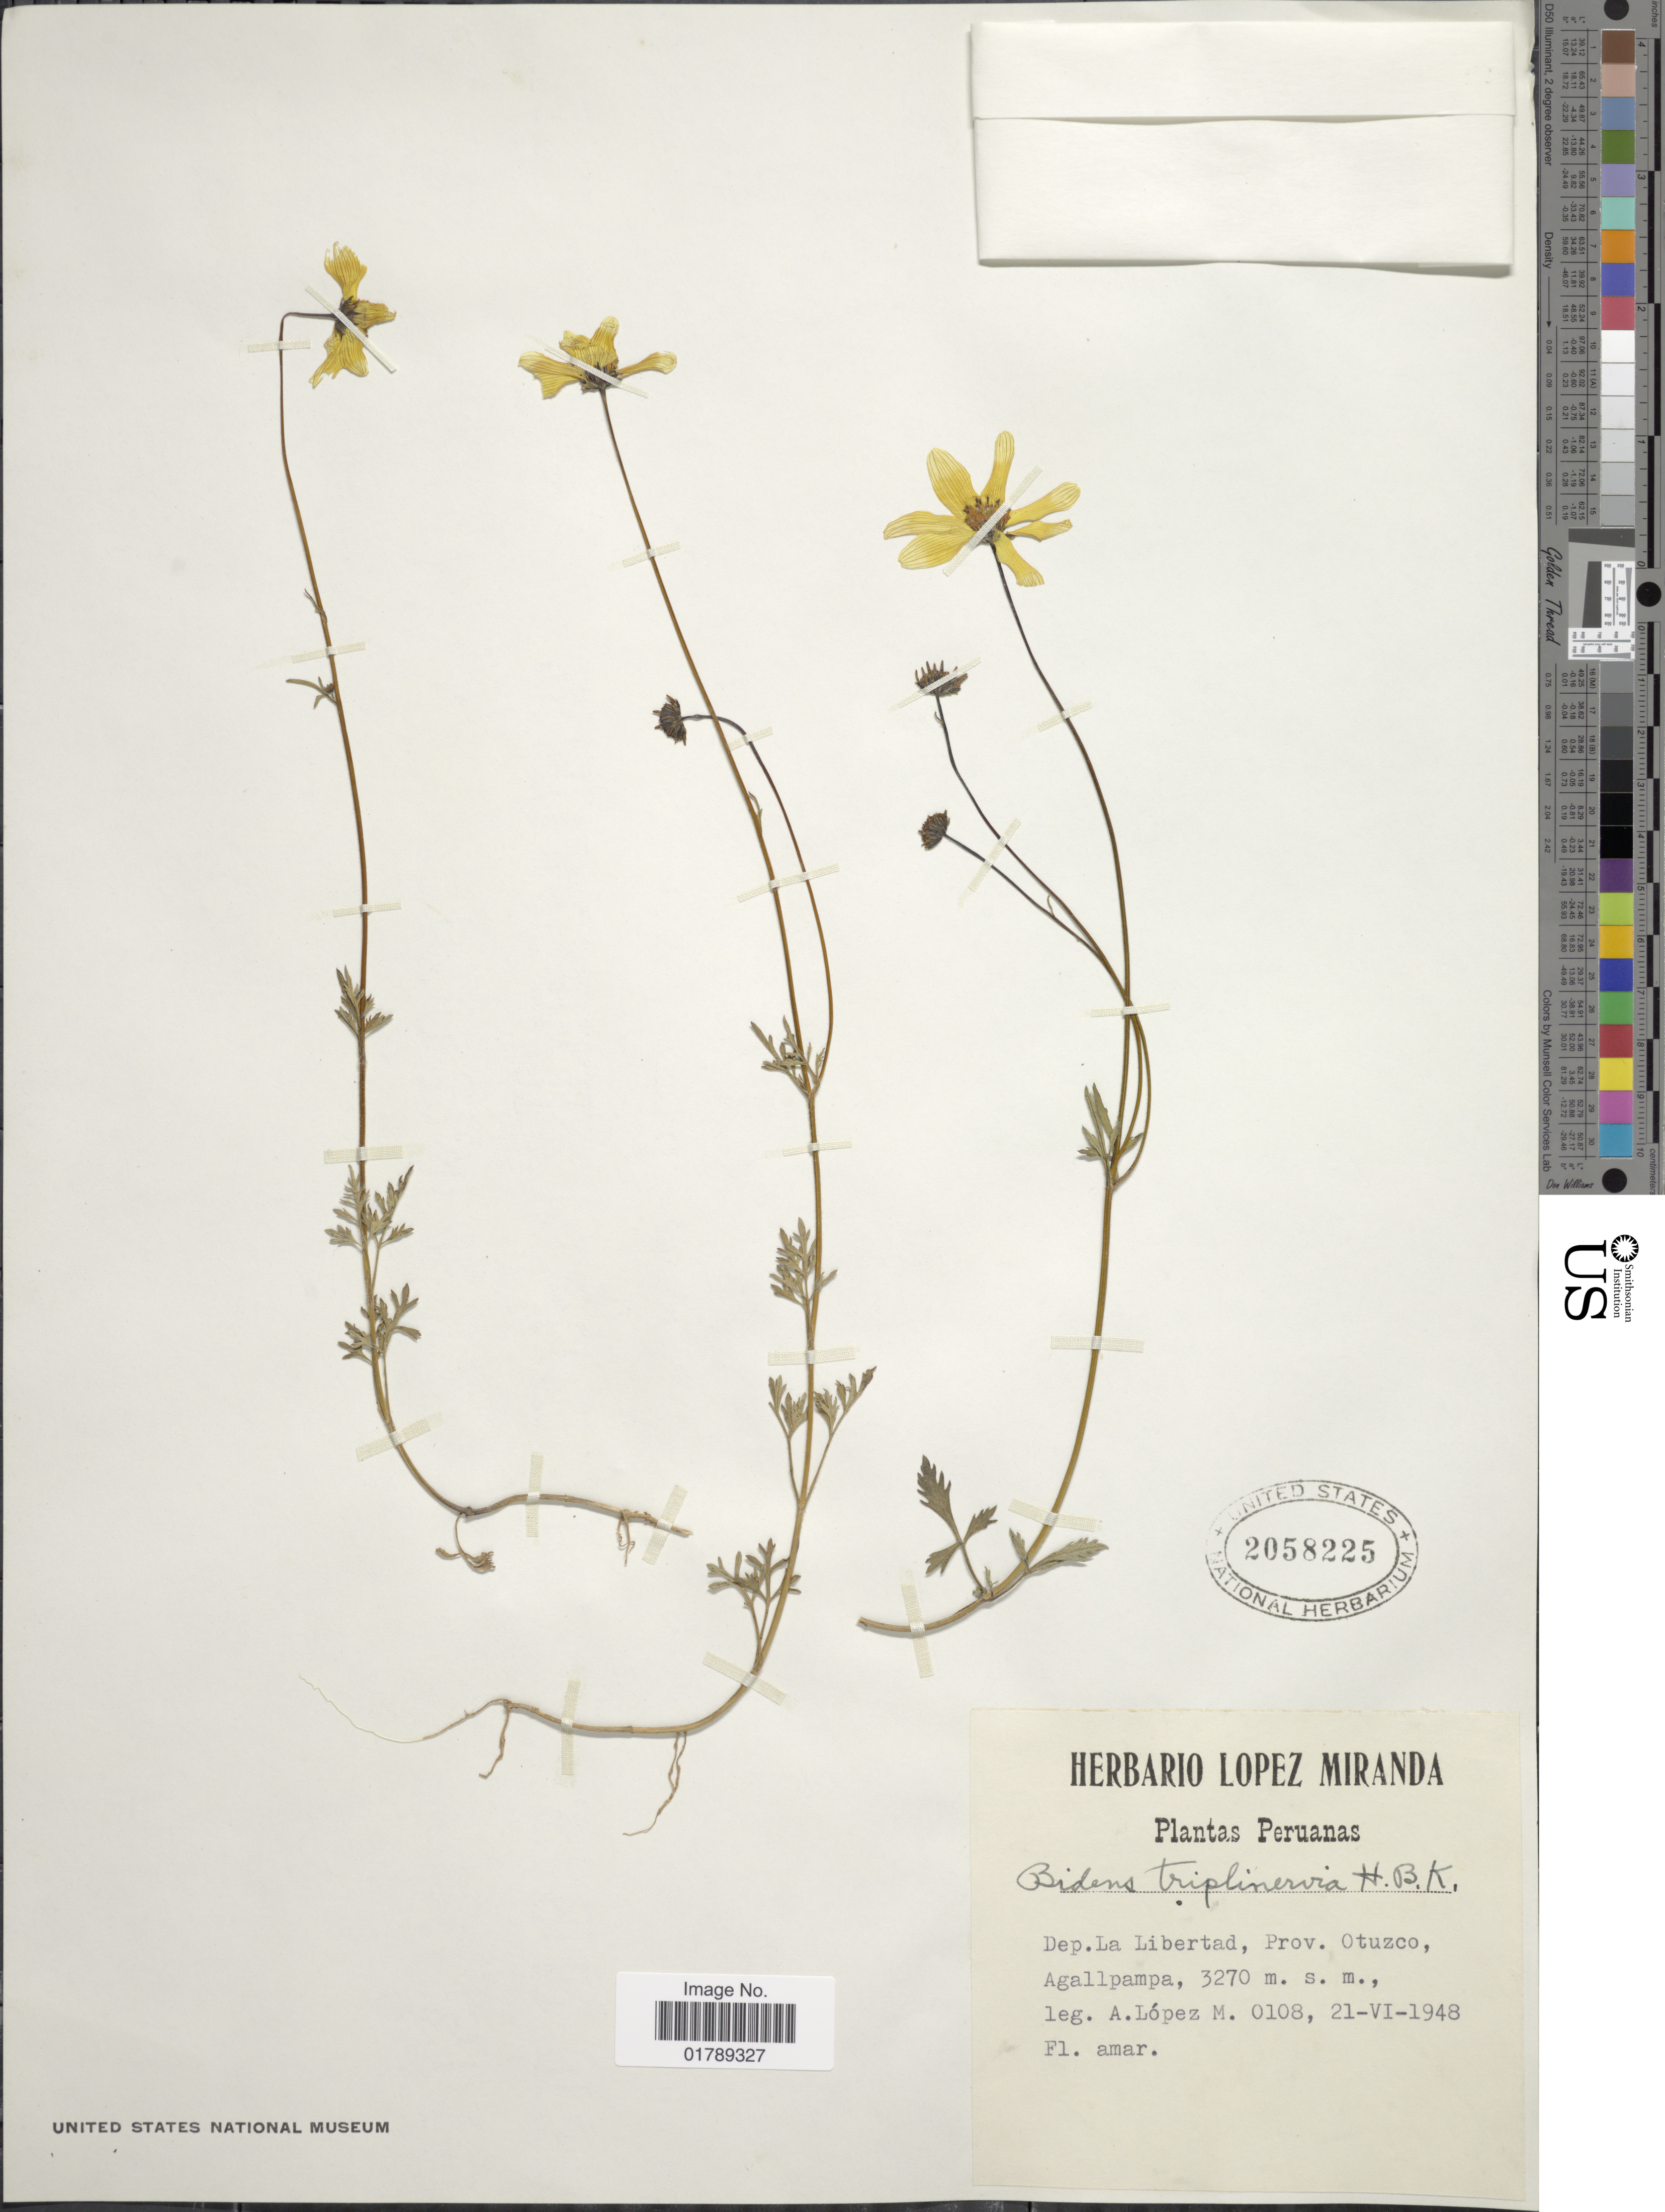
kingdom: Plantae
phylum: Tracheophyta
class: Magnoliopsida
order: Asterales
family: Asteraceae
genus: Bidens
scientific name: Bidens triplinervia var. macrantha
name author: (Wedd.) Sherff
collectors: A. López M.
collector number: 0108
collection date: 1948-06-21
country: Peru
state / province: La Libertad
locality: Prov. Otuzco, Agallpampa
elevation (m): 3270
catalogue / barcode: US 2058225